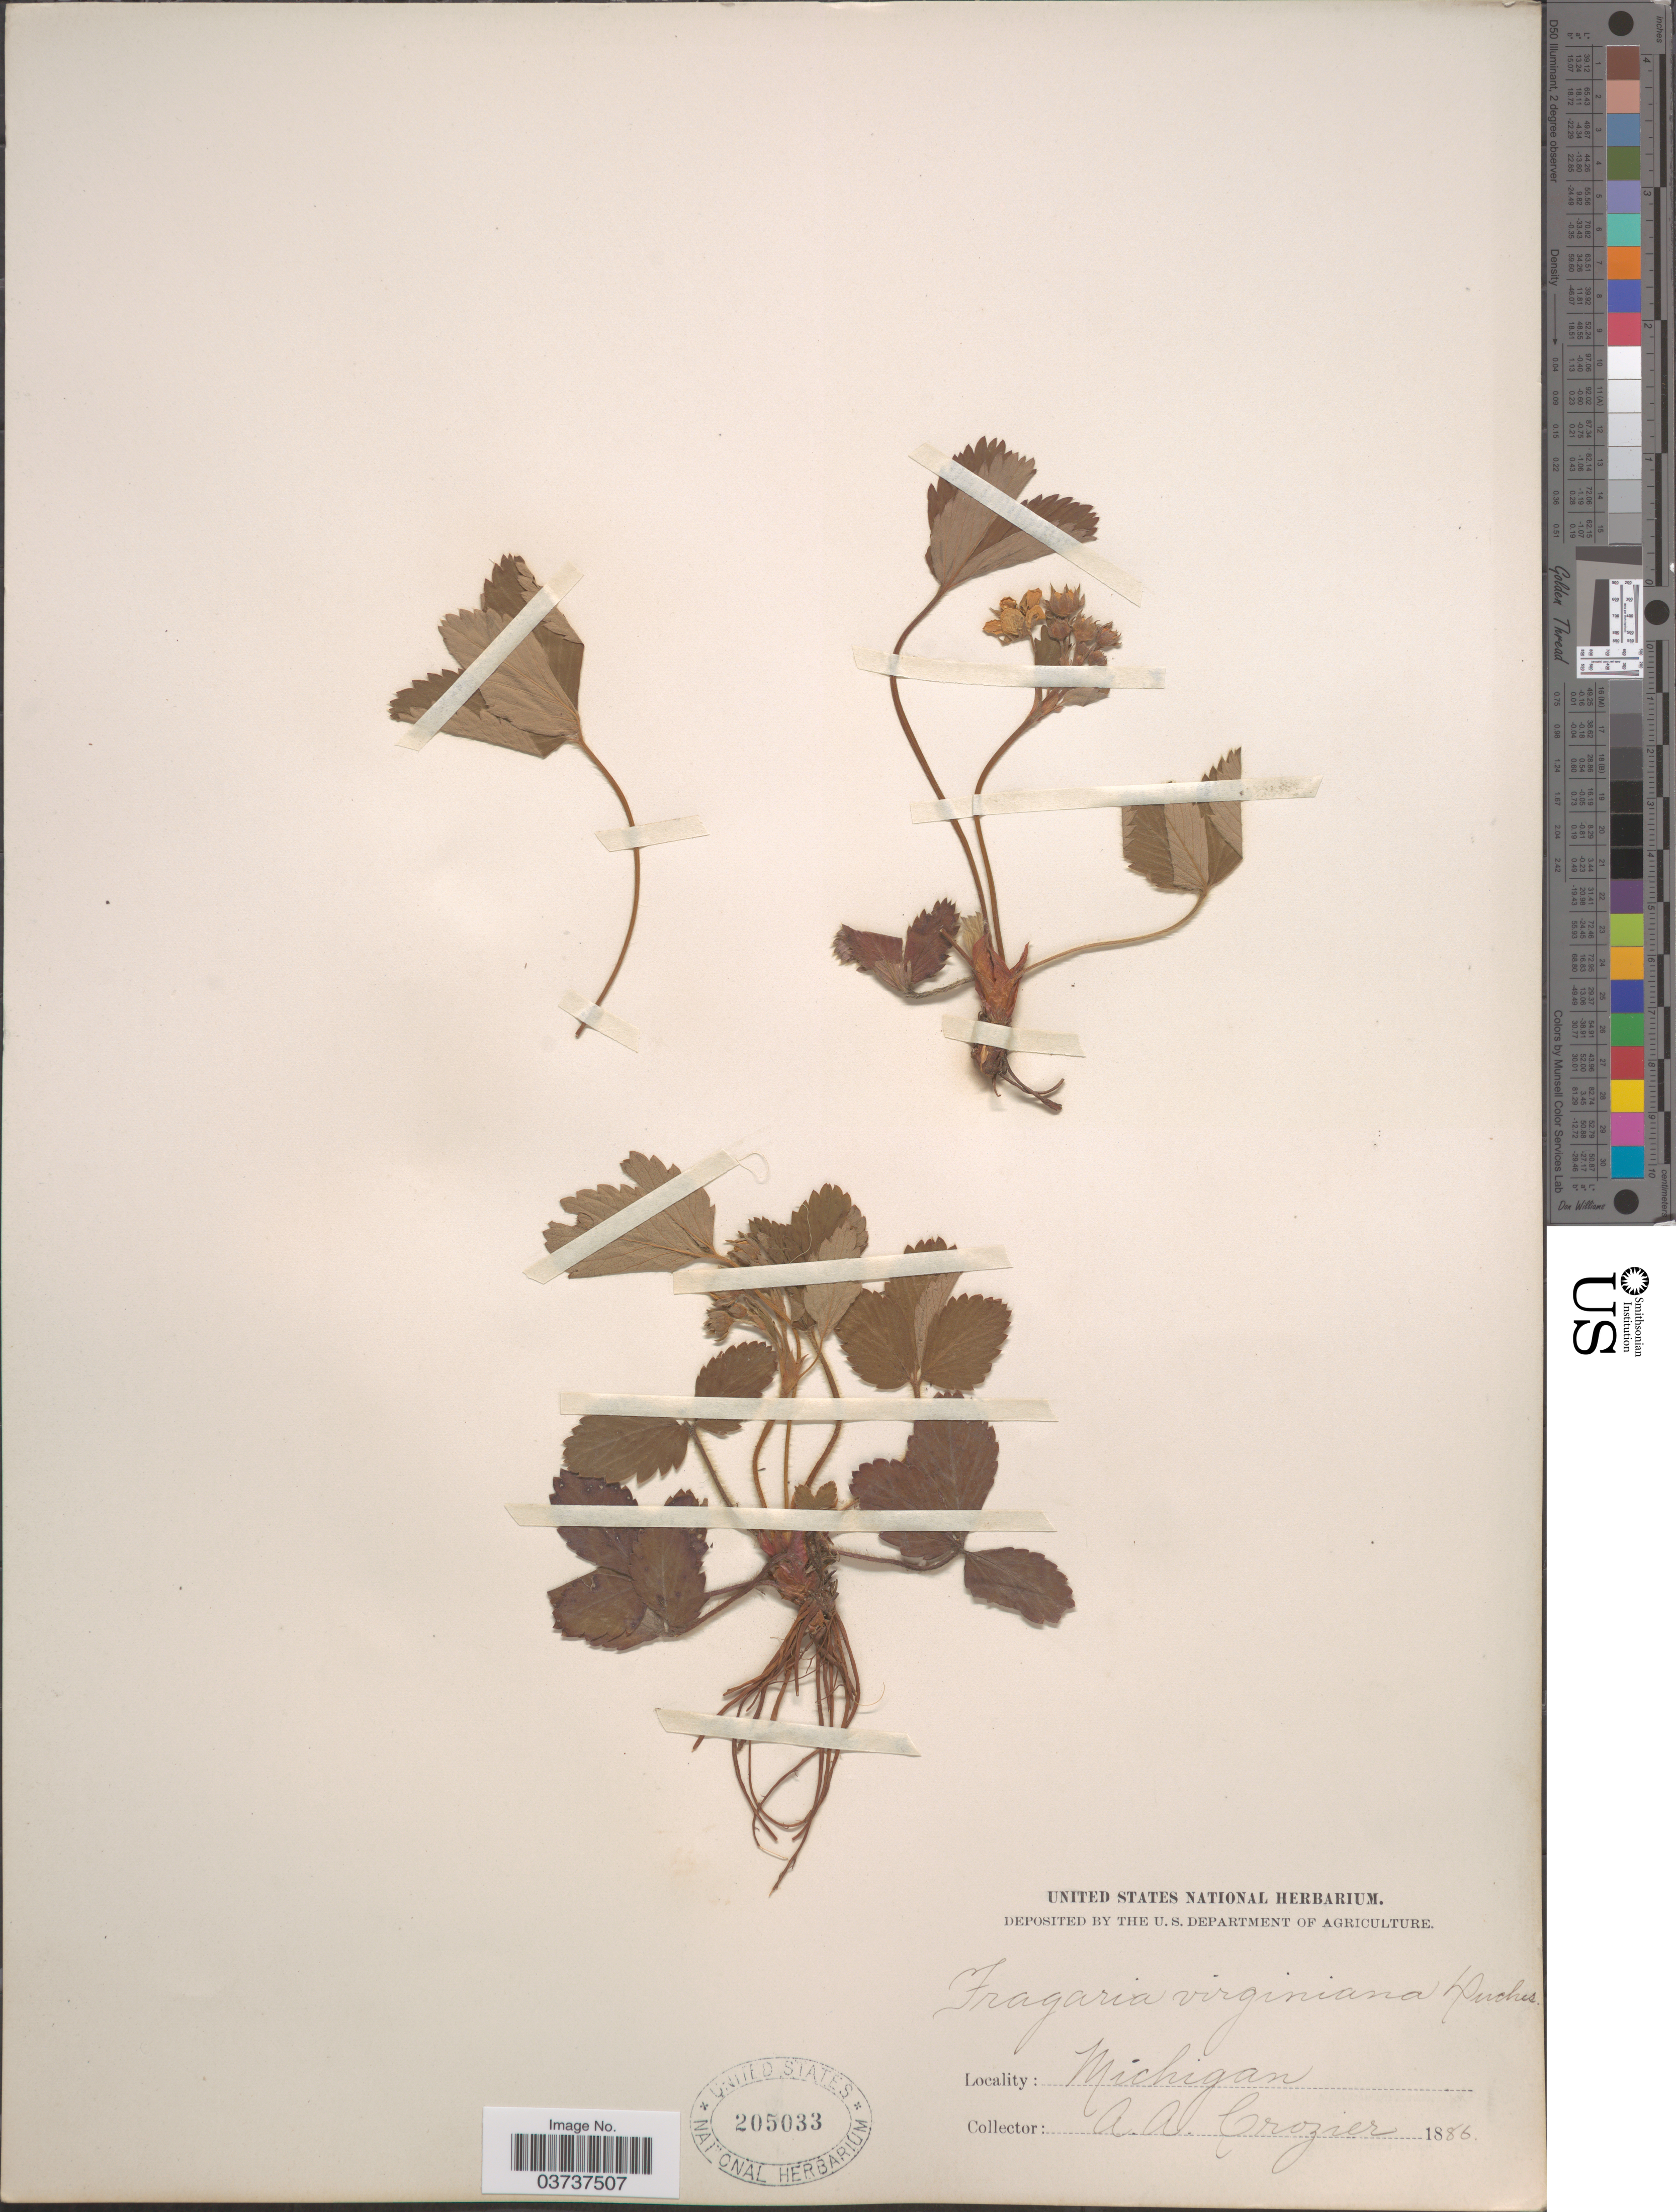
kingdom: Plantae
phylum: Tracheophyta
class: Magnoliopsida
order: Rosales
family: Rosaceae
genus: Fragaria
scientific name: Fragaria virginiana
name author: Mill.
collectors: A. Crozier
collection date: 1886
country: United States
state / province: Michigan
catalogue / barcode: US 205033